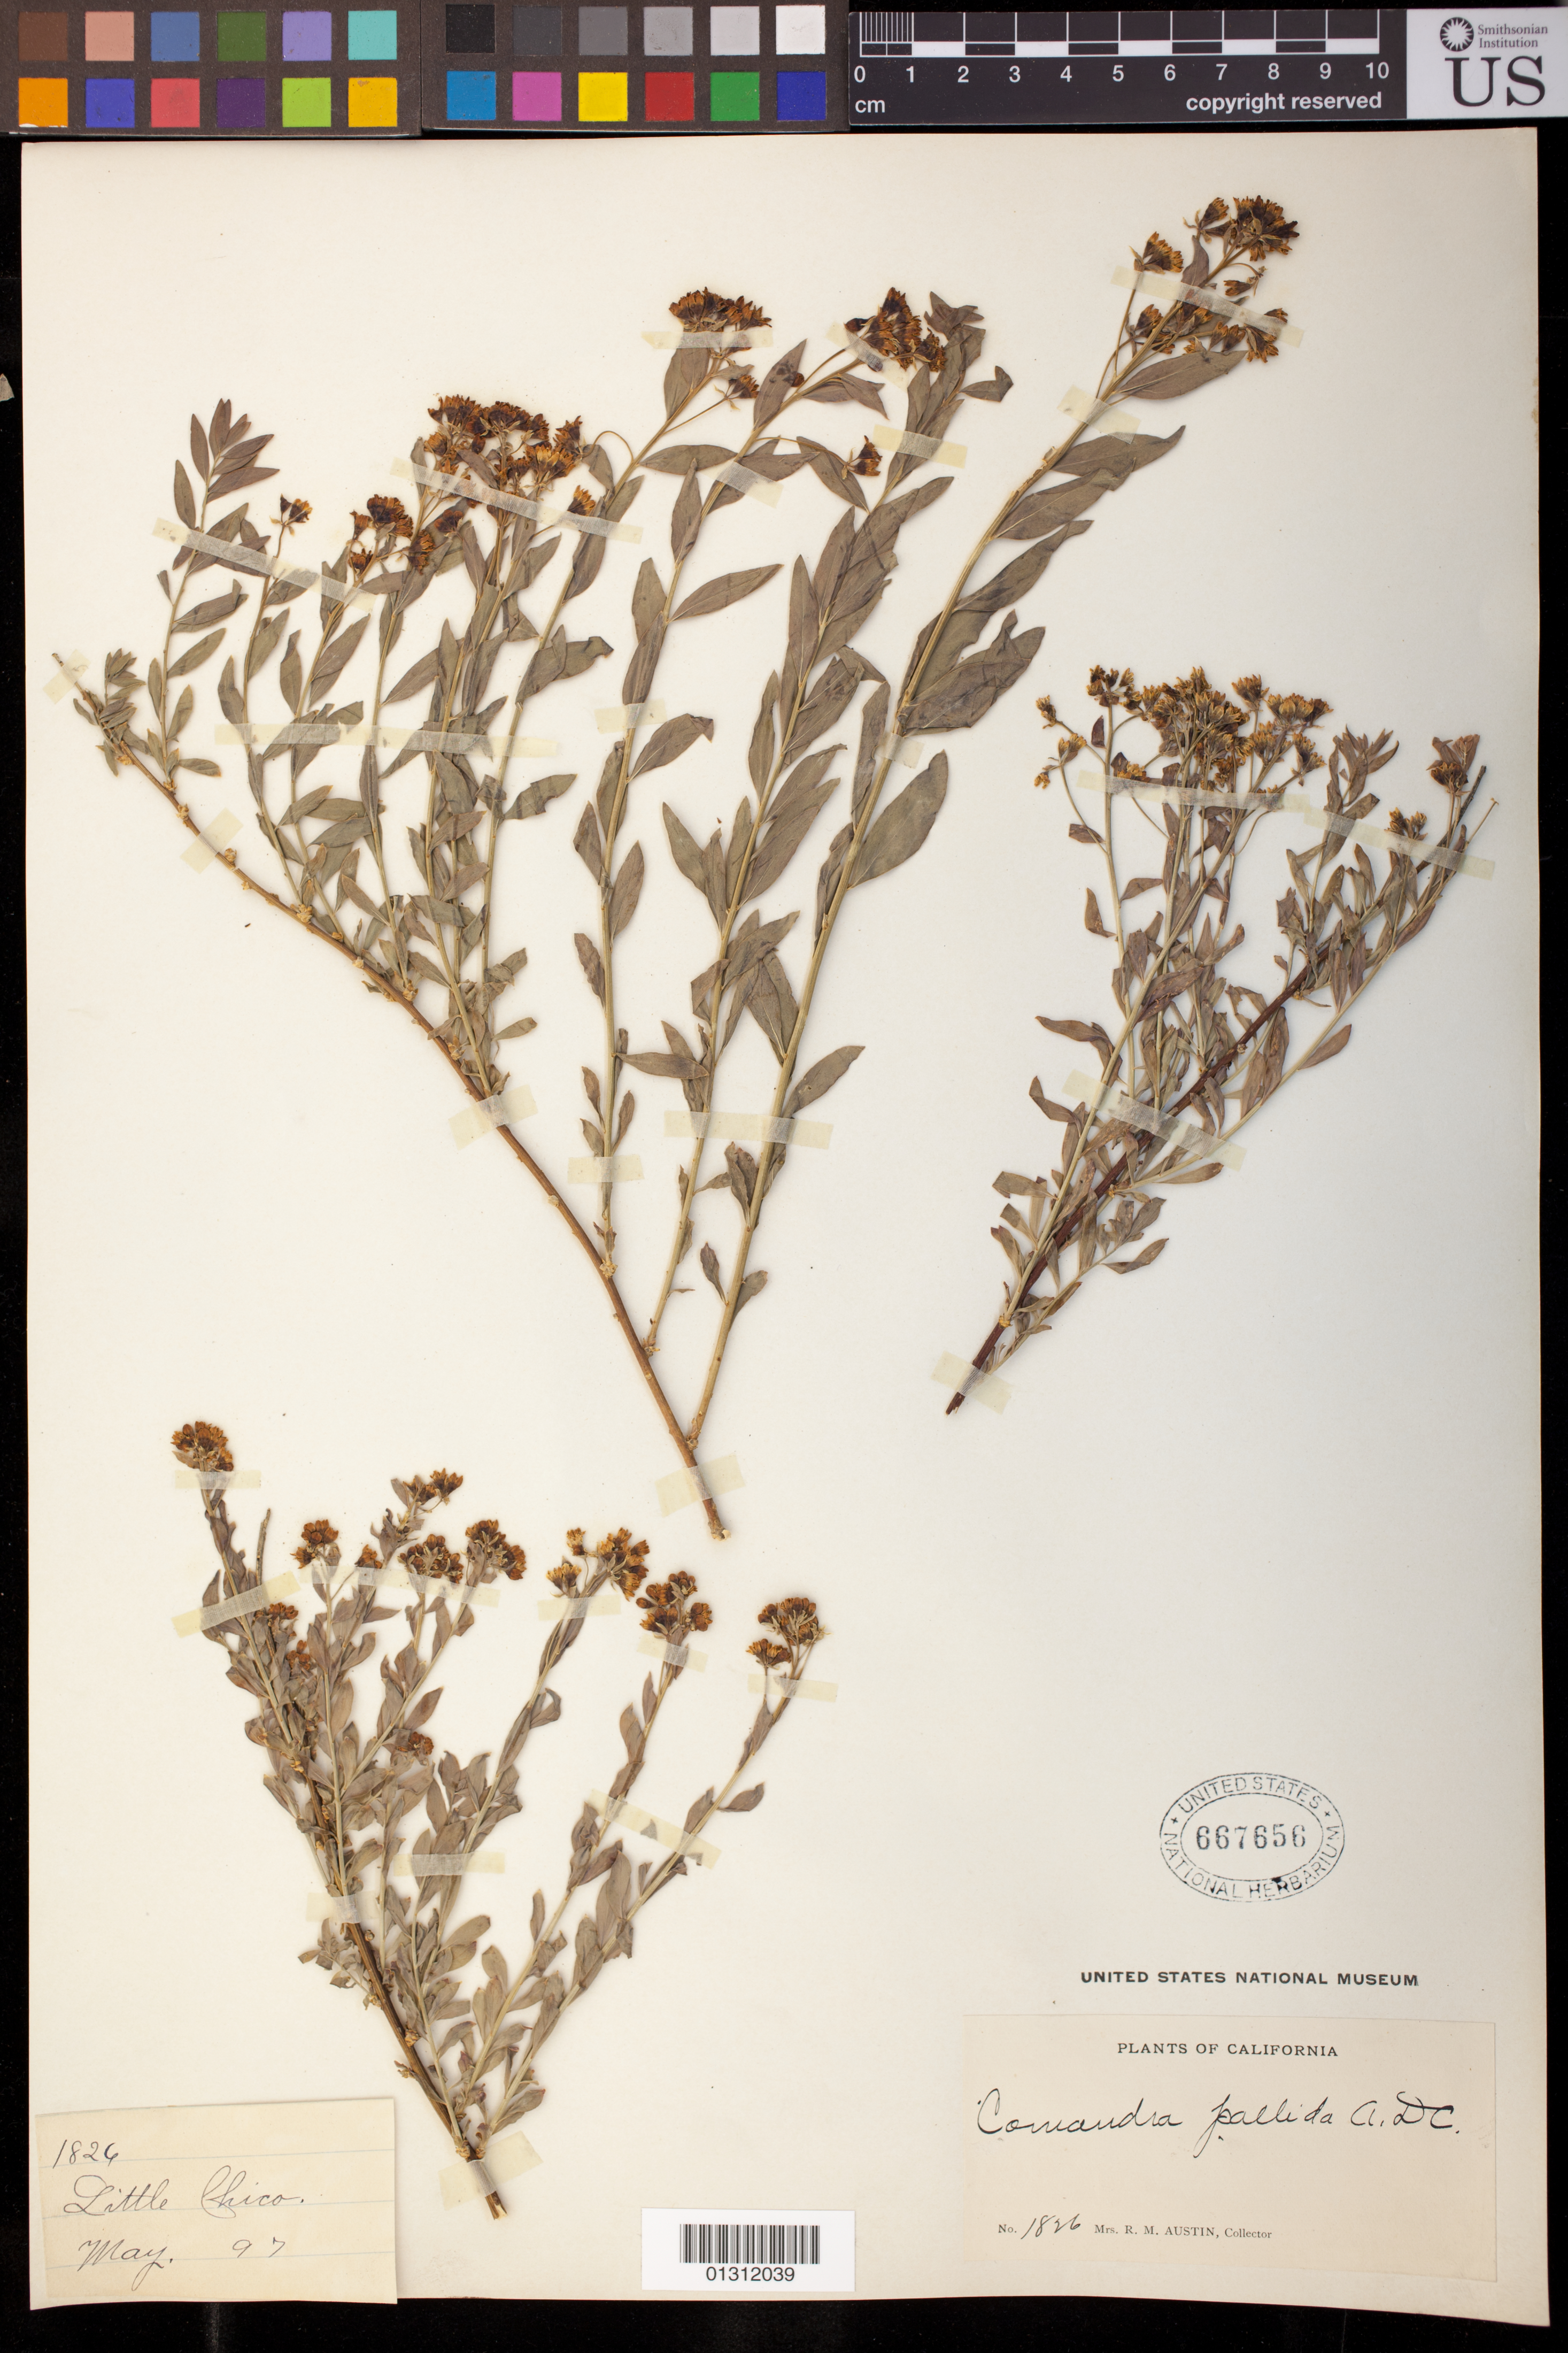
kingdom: Plantae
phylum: Tracheophyta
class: Magnoliopsida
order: Santalales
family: Comandraceae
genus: Comandra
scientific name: Comandra pallida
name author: A. DC.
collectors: R. Austin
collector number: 1826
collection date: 1897-05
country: United States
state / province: California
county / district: Butte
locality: Little Chico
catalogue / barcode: US 667656